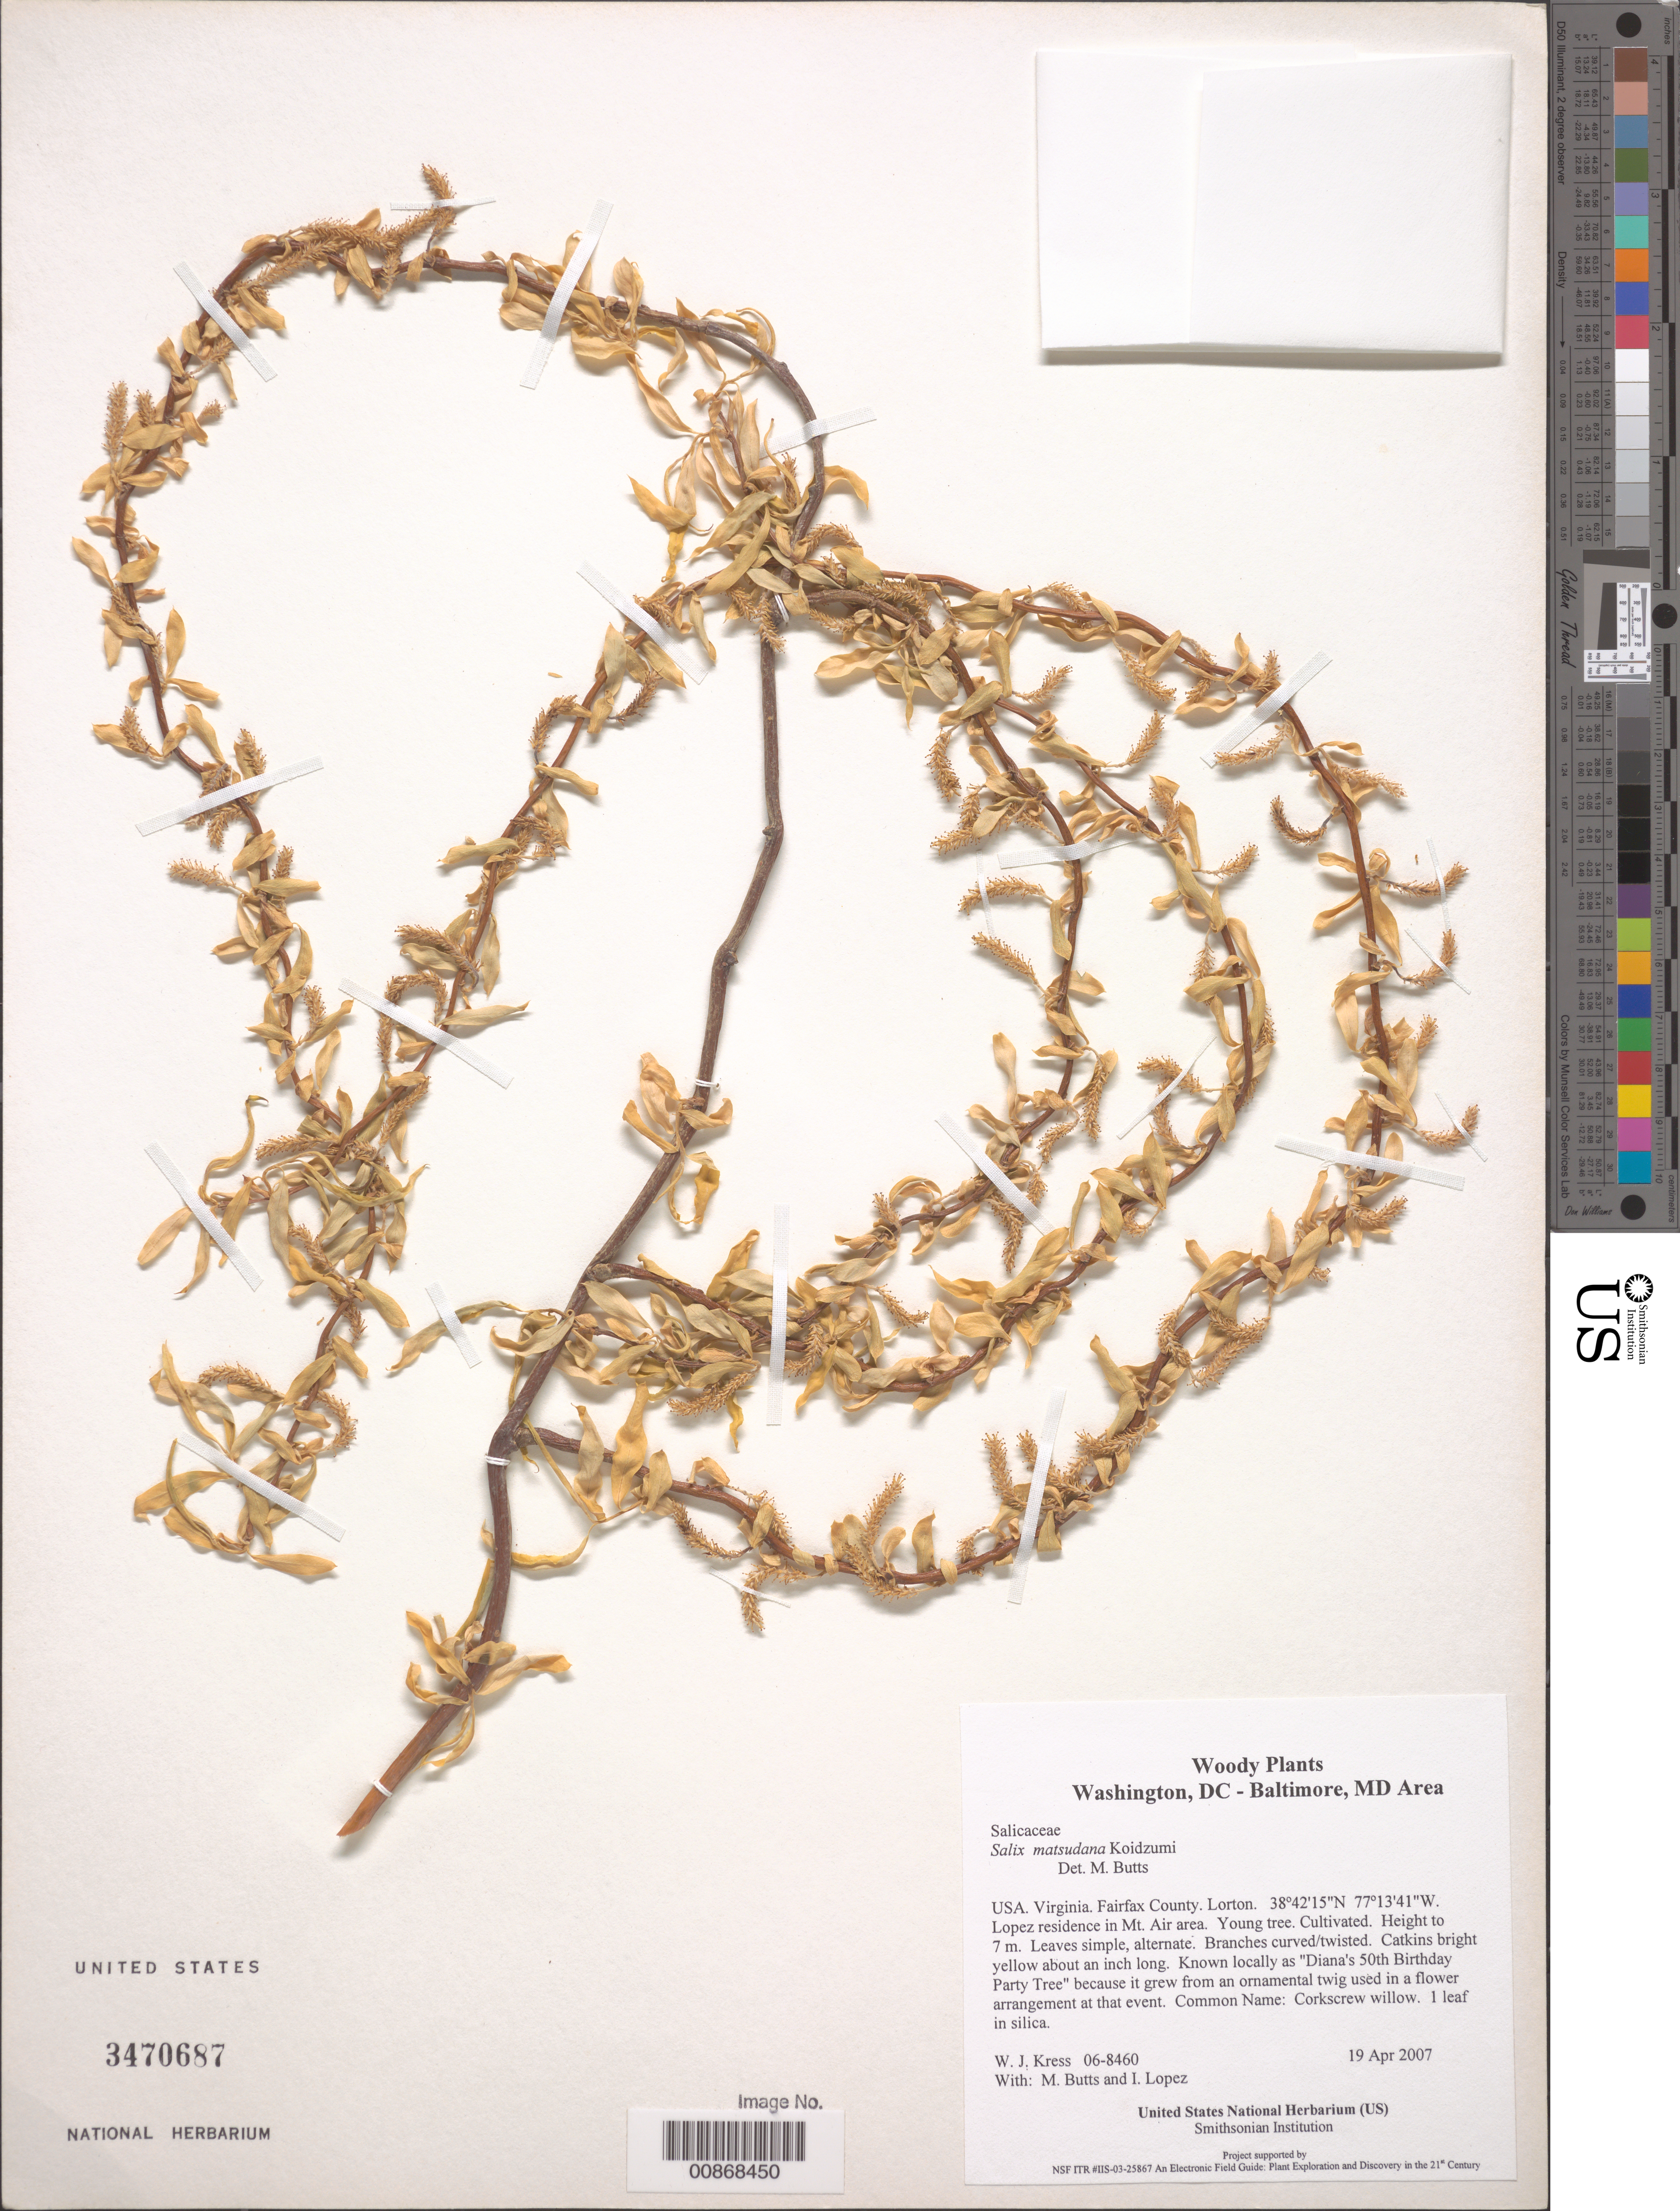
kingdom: Plantae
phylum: Tracheophyta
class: Magnoliopsida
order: Malpighiales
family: Salicaceae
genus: Salix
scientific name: Salix matsudana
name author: Koidz.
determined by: Butts, M. B.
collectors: W. J. Kress, M. B. Butts & I. C. Lopez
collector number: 06-8460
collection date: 2007-04-19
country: United States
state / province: Virginia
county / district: Fairfax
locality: Lorton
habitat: Lopez residence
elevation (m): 17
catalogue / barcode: US 3470687